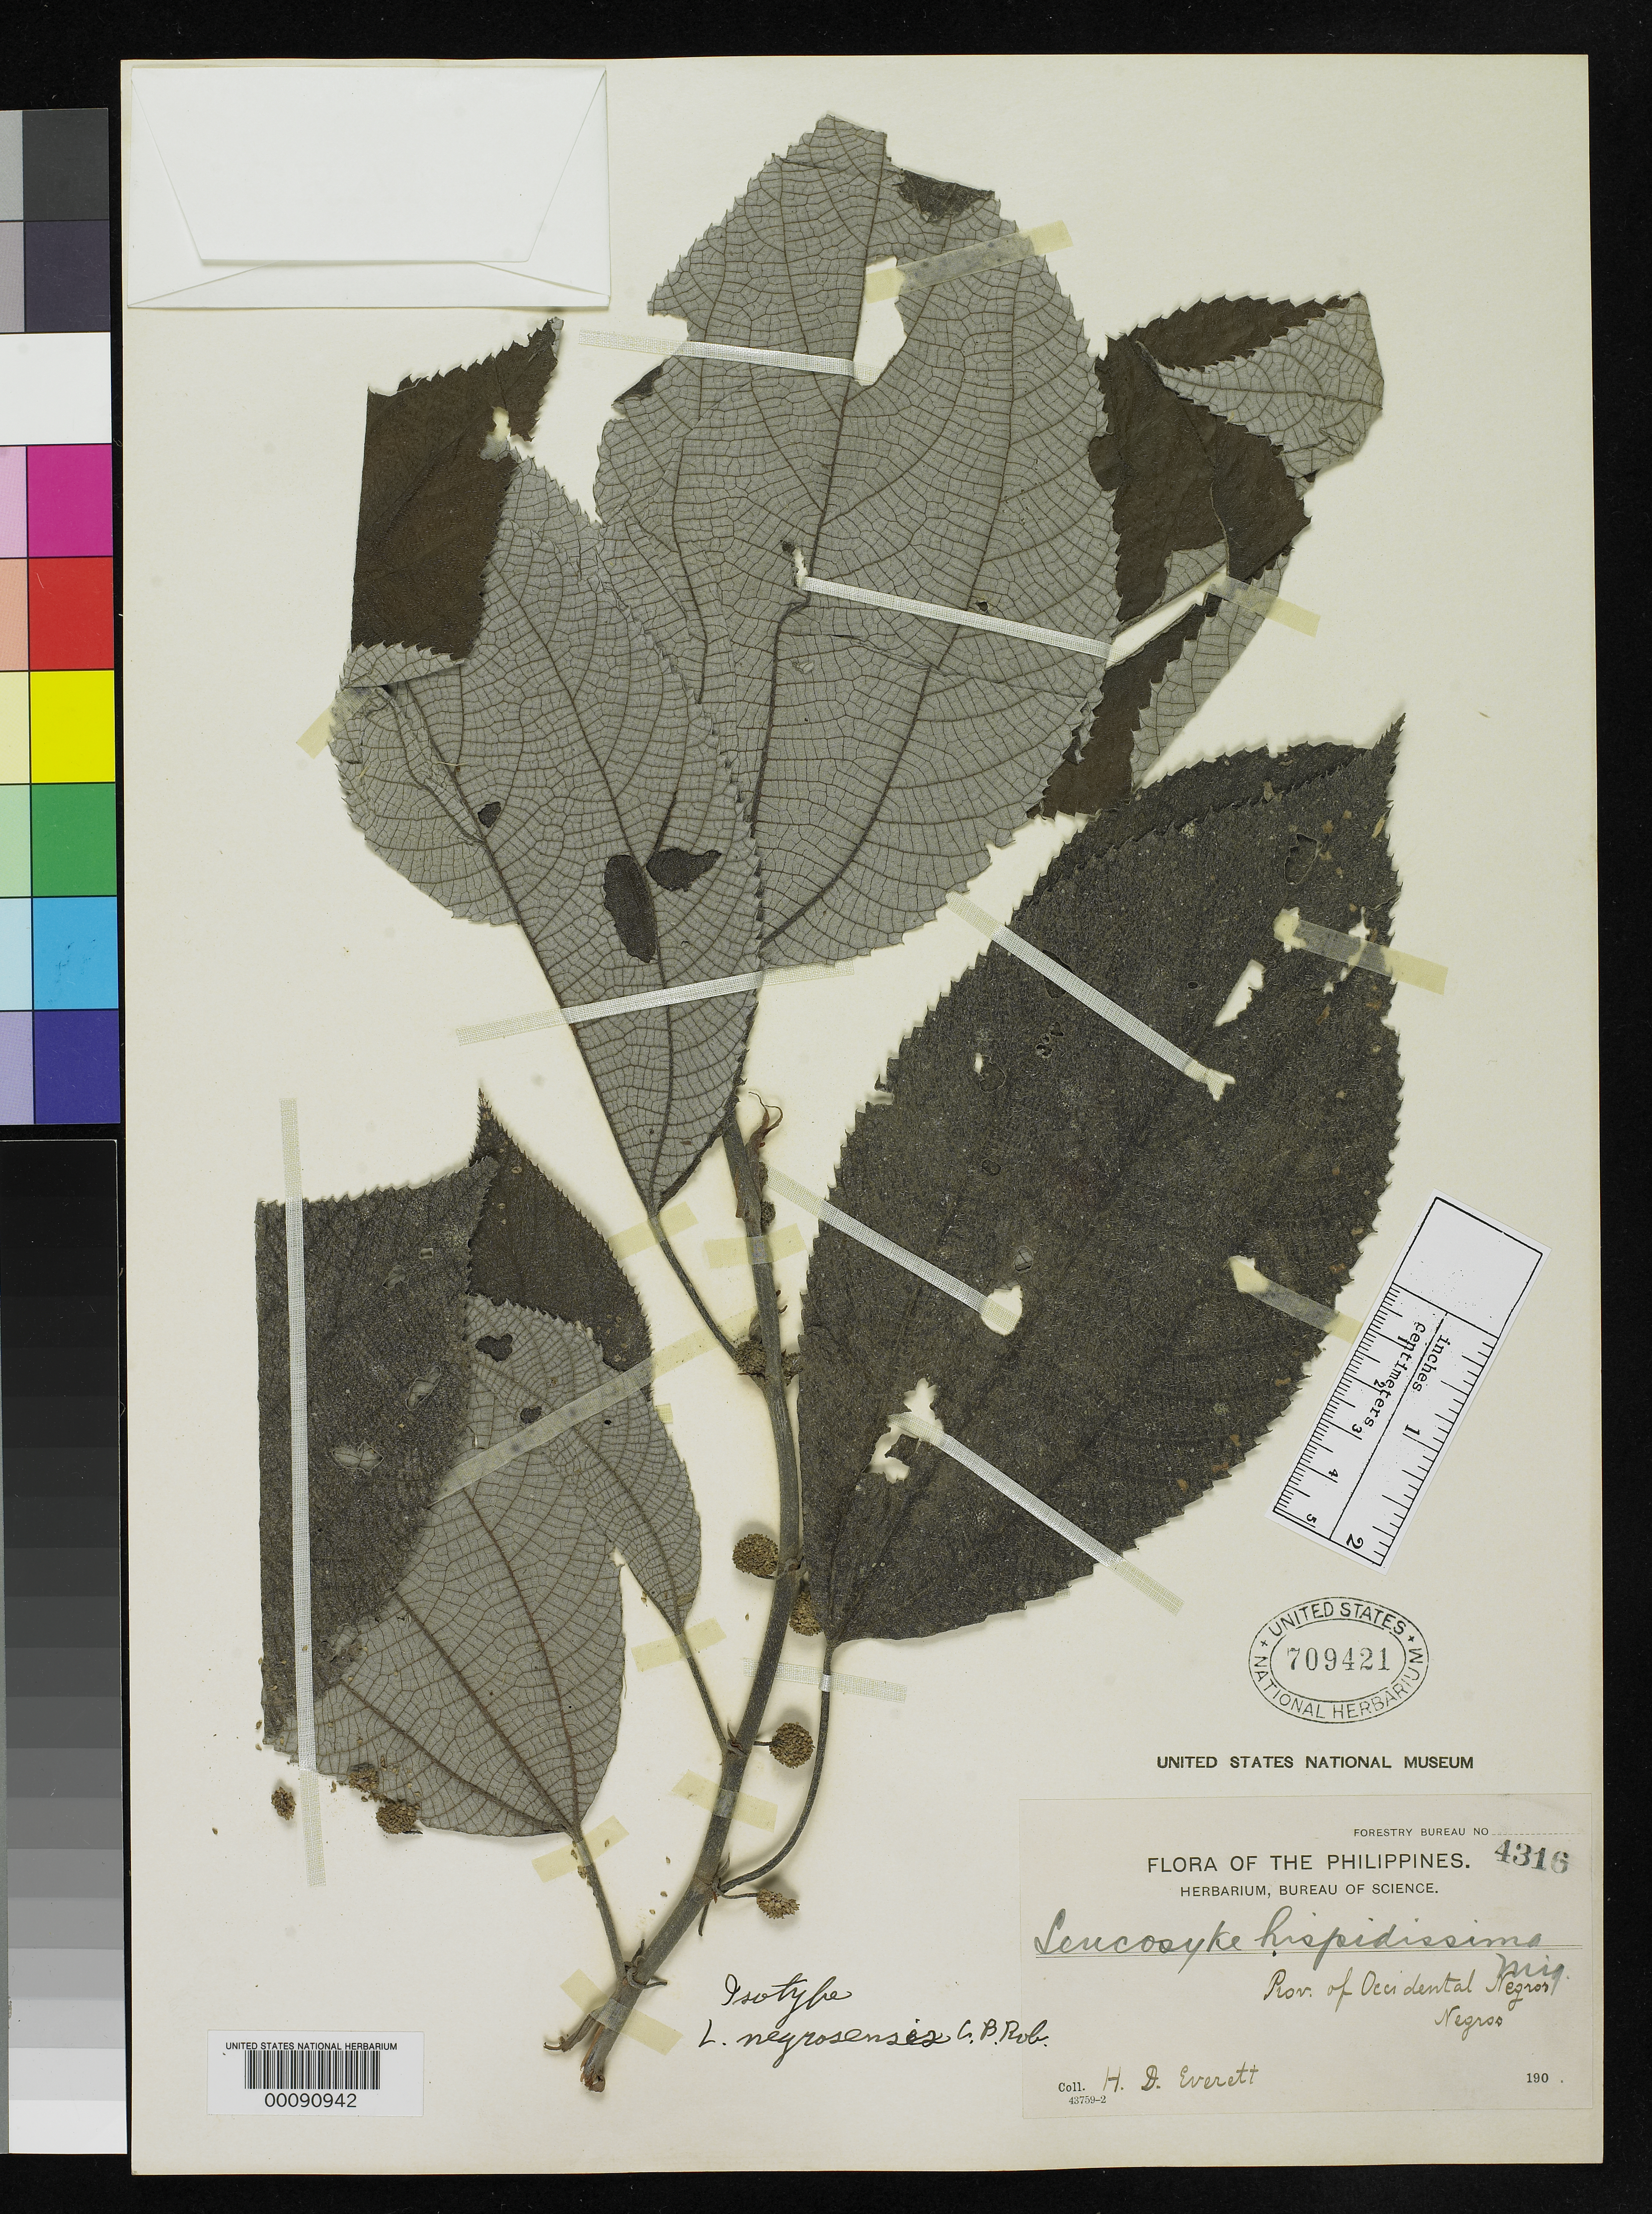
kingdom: Plantae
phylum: Tracheophyta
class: Magnoliopsida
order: Rosales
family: Urticaceae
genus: Leucosyke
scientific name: Leucosyke negrosensis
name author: C.B. Rob.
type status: Isotype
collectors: H. Everett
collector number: Bur. Sci. 4316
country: Philippines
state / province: Western Visayas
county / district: Negros Occidental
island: Negros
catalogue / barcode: US 709421